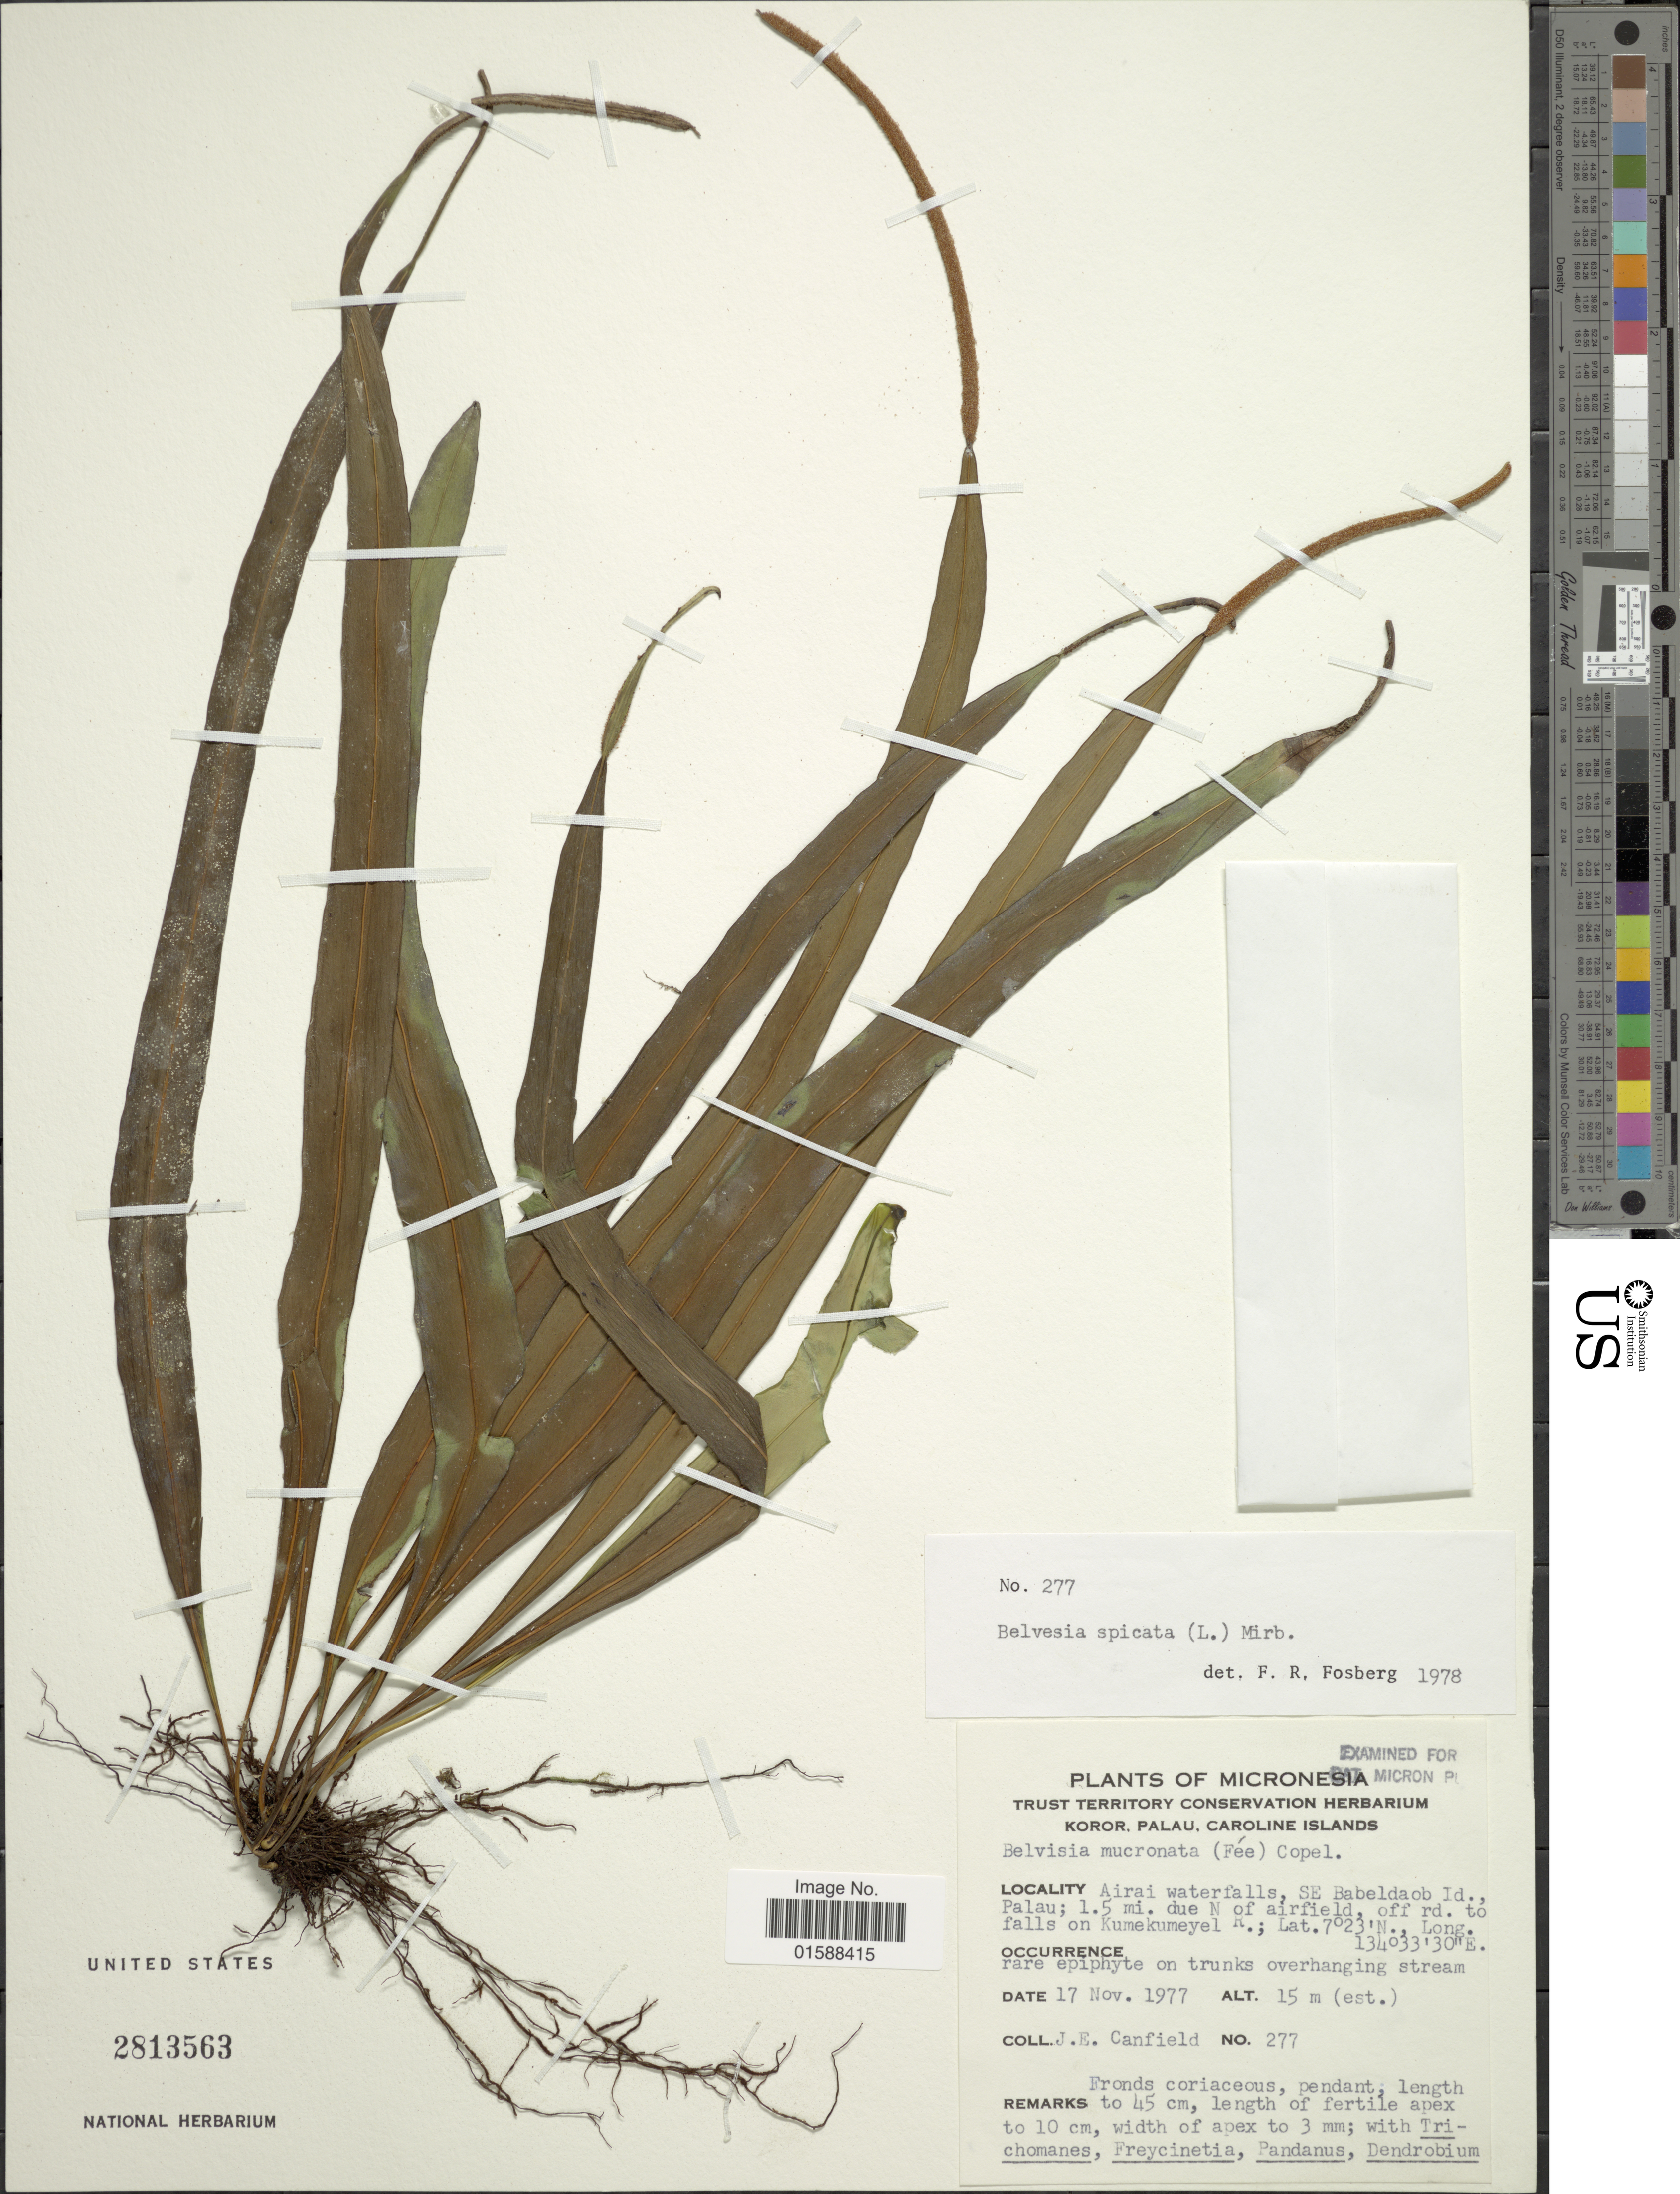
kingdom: Plantae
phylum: Tracheophyta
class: Polypodiopsida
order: Polypodiales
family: Polypodiaceae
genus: Lepisorus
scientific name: Lepisorus spicatus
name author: (L. f.) Li S. Wang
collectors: J. E. Canfield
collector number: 277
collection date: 1977-11-17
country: Palau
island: Babeldaob [Babelthuap]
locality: Micronesia. Airai waterfalls, SE Babeldaob Id., Palau; 1.5 mi. due N of airfield, off rd. to falls on Kumekumeyel R.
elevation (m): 15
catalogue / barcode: US 2813563